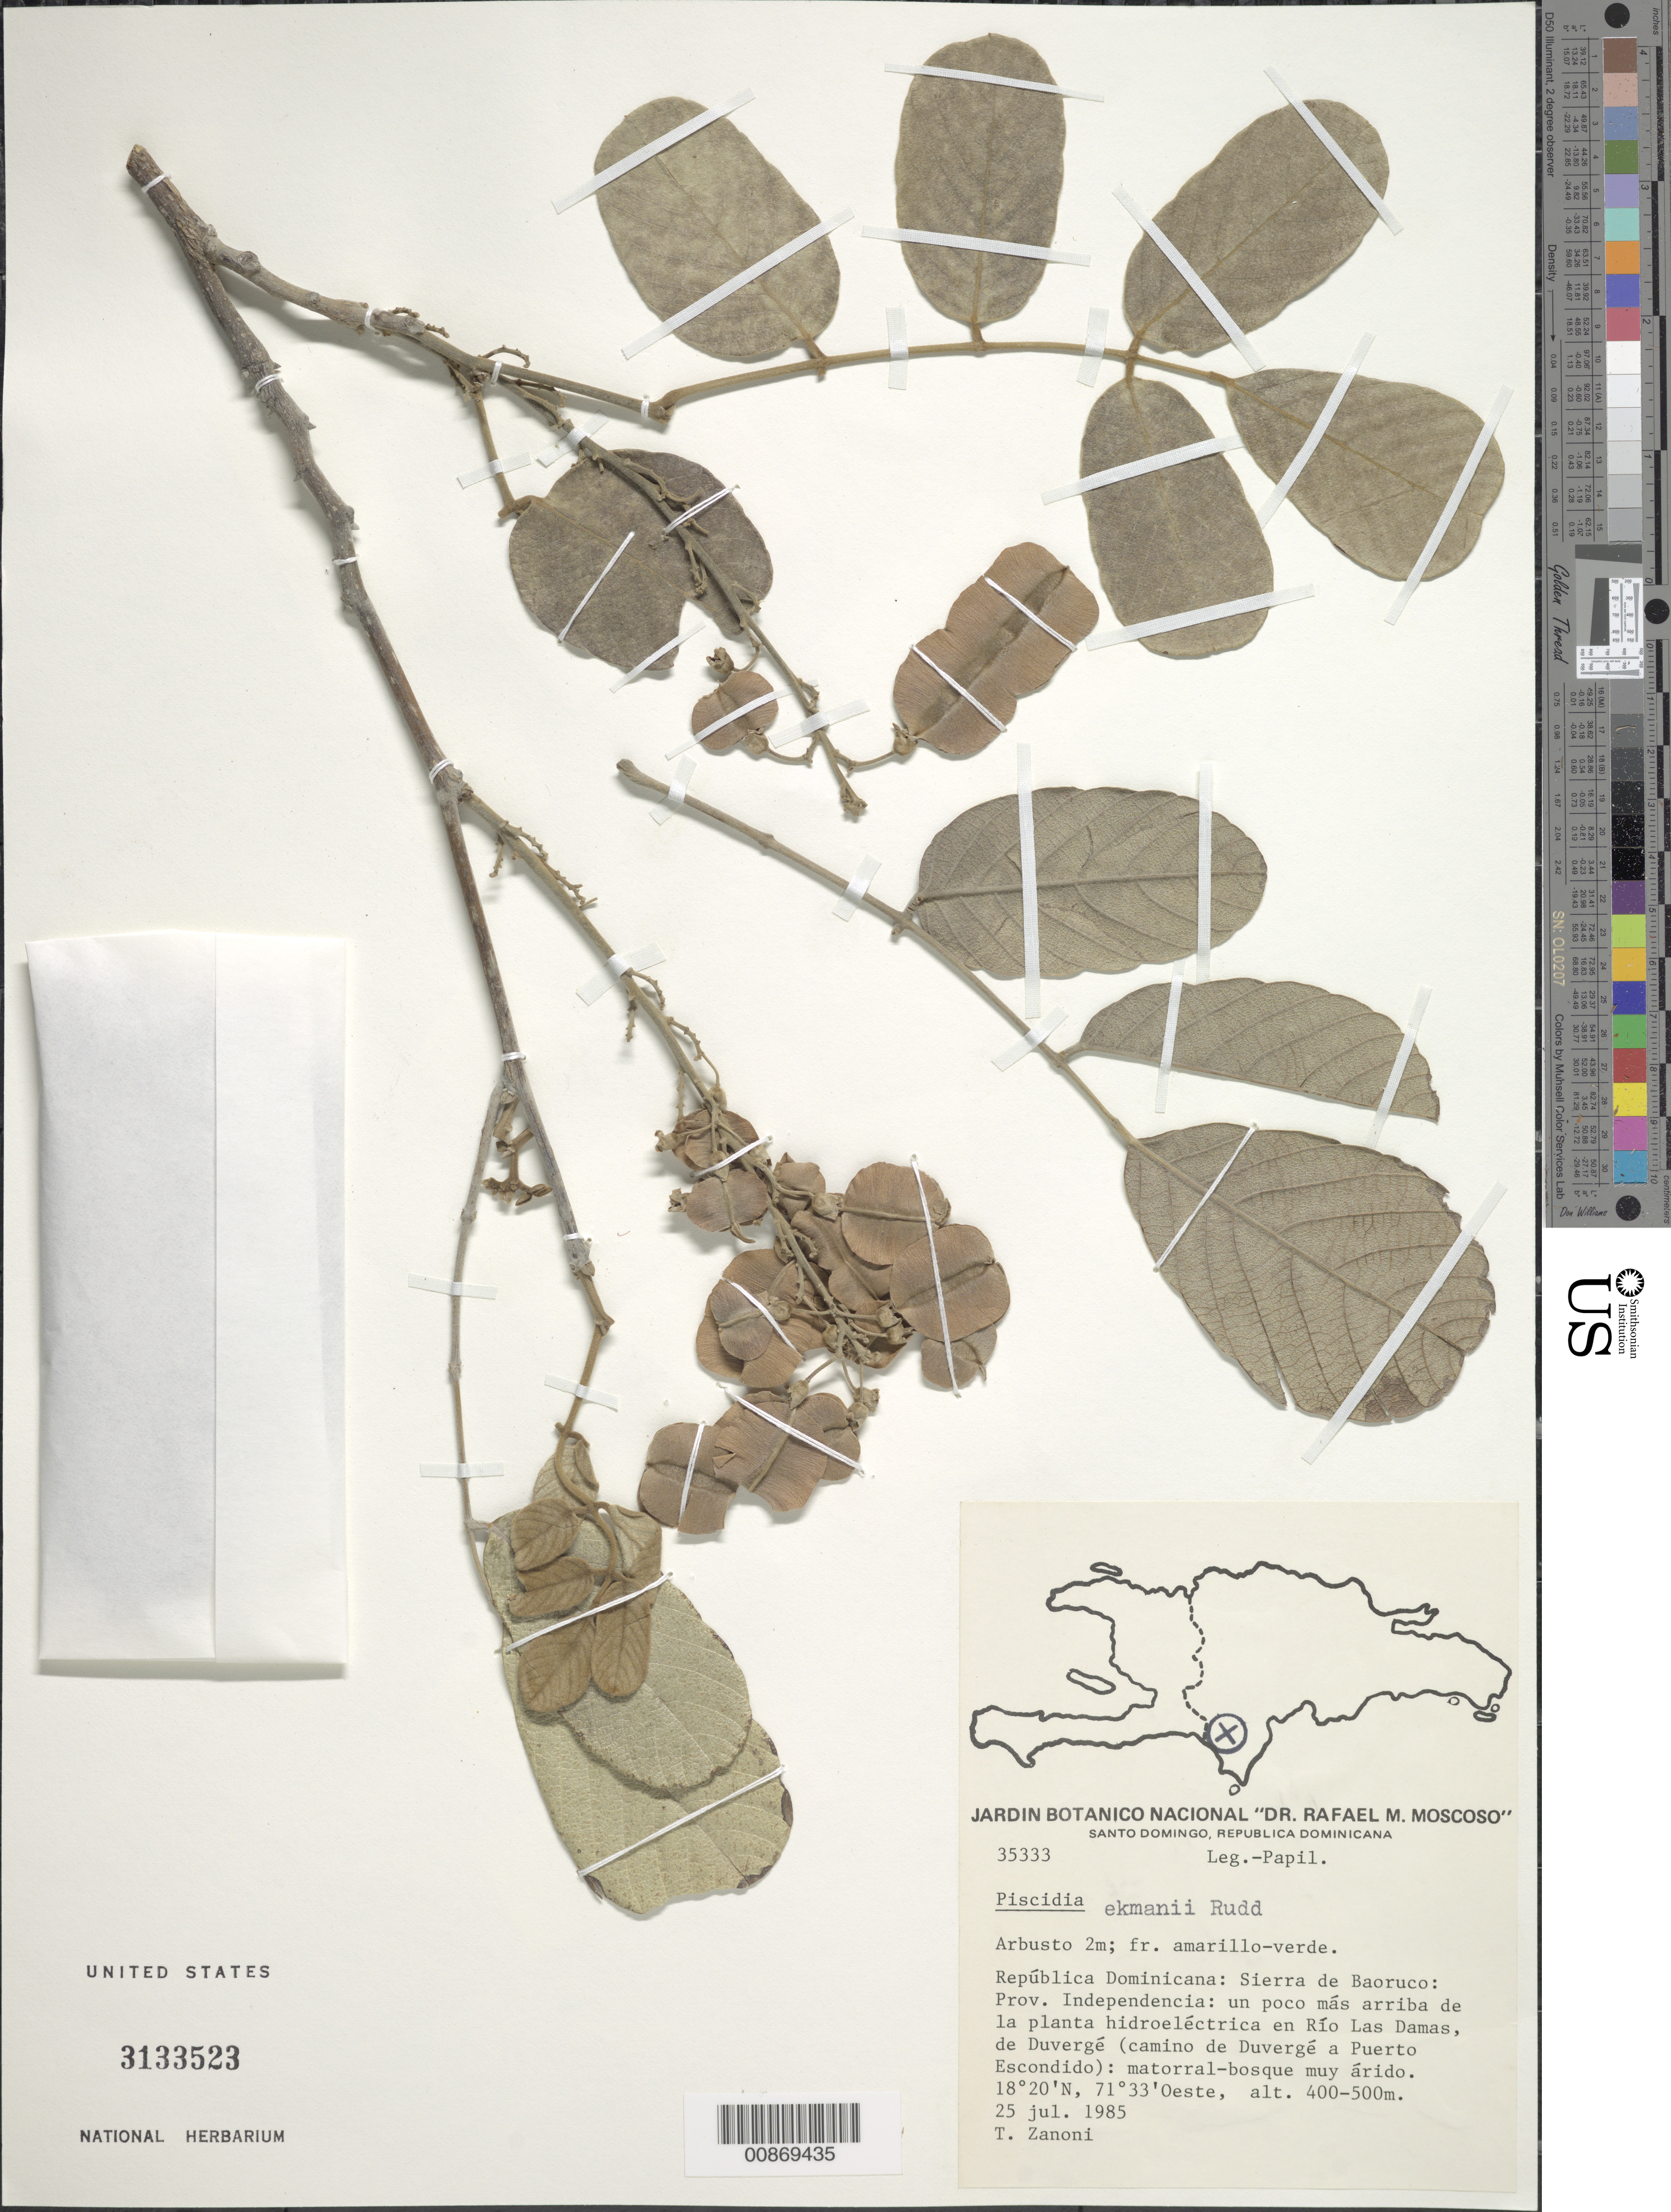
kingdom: Plantae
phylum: Tracheophyta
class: Magnoliopsida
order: Fabales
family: Fabaceae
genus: Piscidia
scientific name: Piscidia ekmanii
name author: Rudd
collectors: T. A. Zanoni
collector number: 35333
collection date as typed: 25 Jul 1985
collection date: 1985-07-25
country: Dominican Republic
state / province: Independencia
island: Hispaniola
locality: Sierra de Baoruco: un poco más arriba de la planta hidroeléctrica en Río Las Damas, de Duvergé (camino de Duvergé a Puerto Escondido).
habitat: Matorral-bosque muy árido.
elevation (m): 400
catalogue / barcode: US 3133523